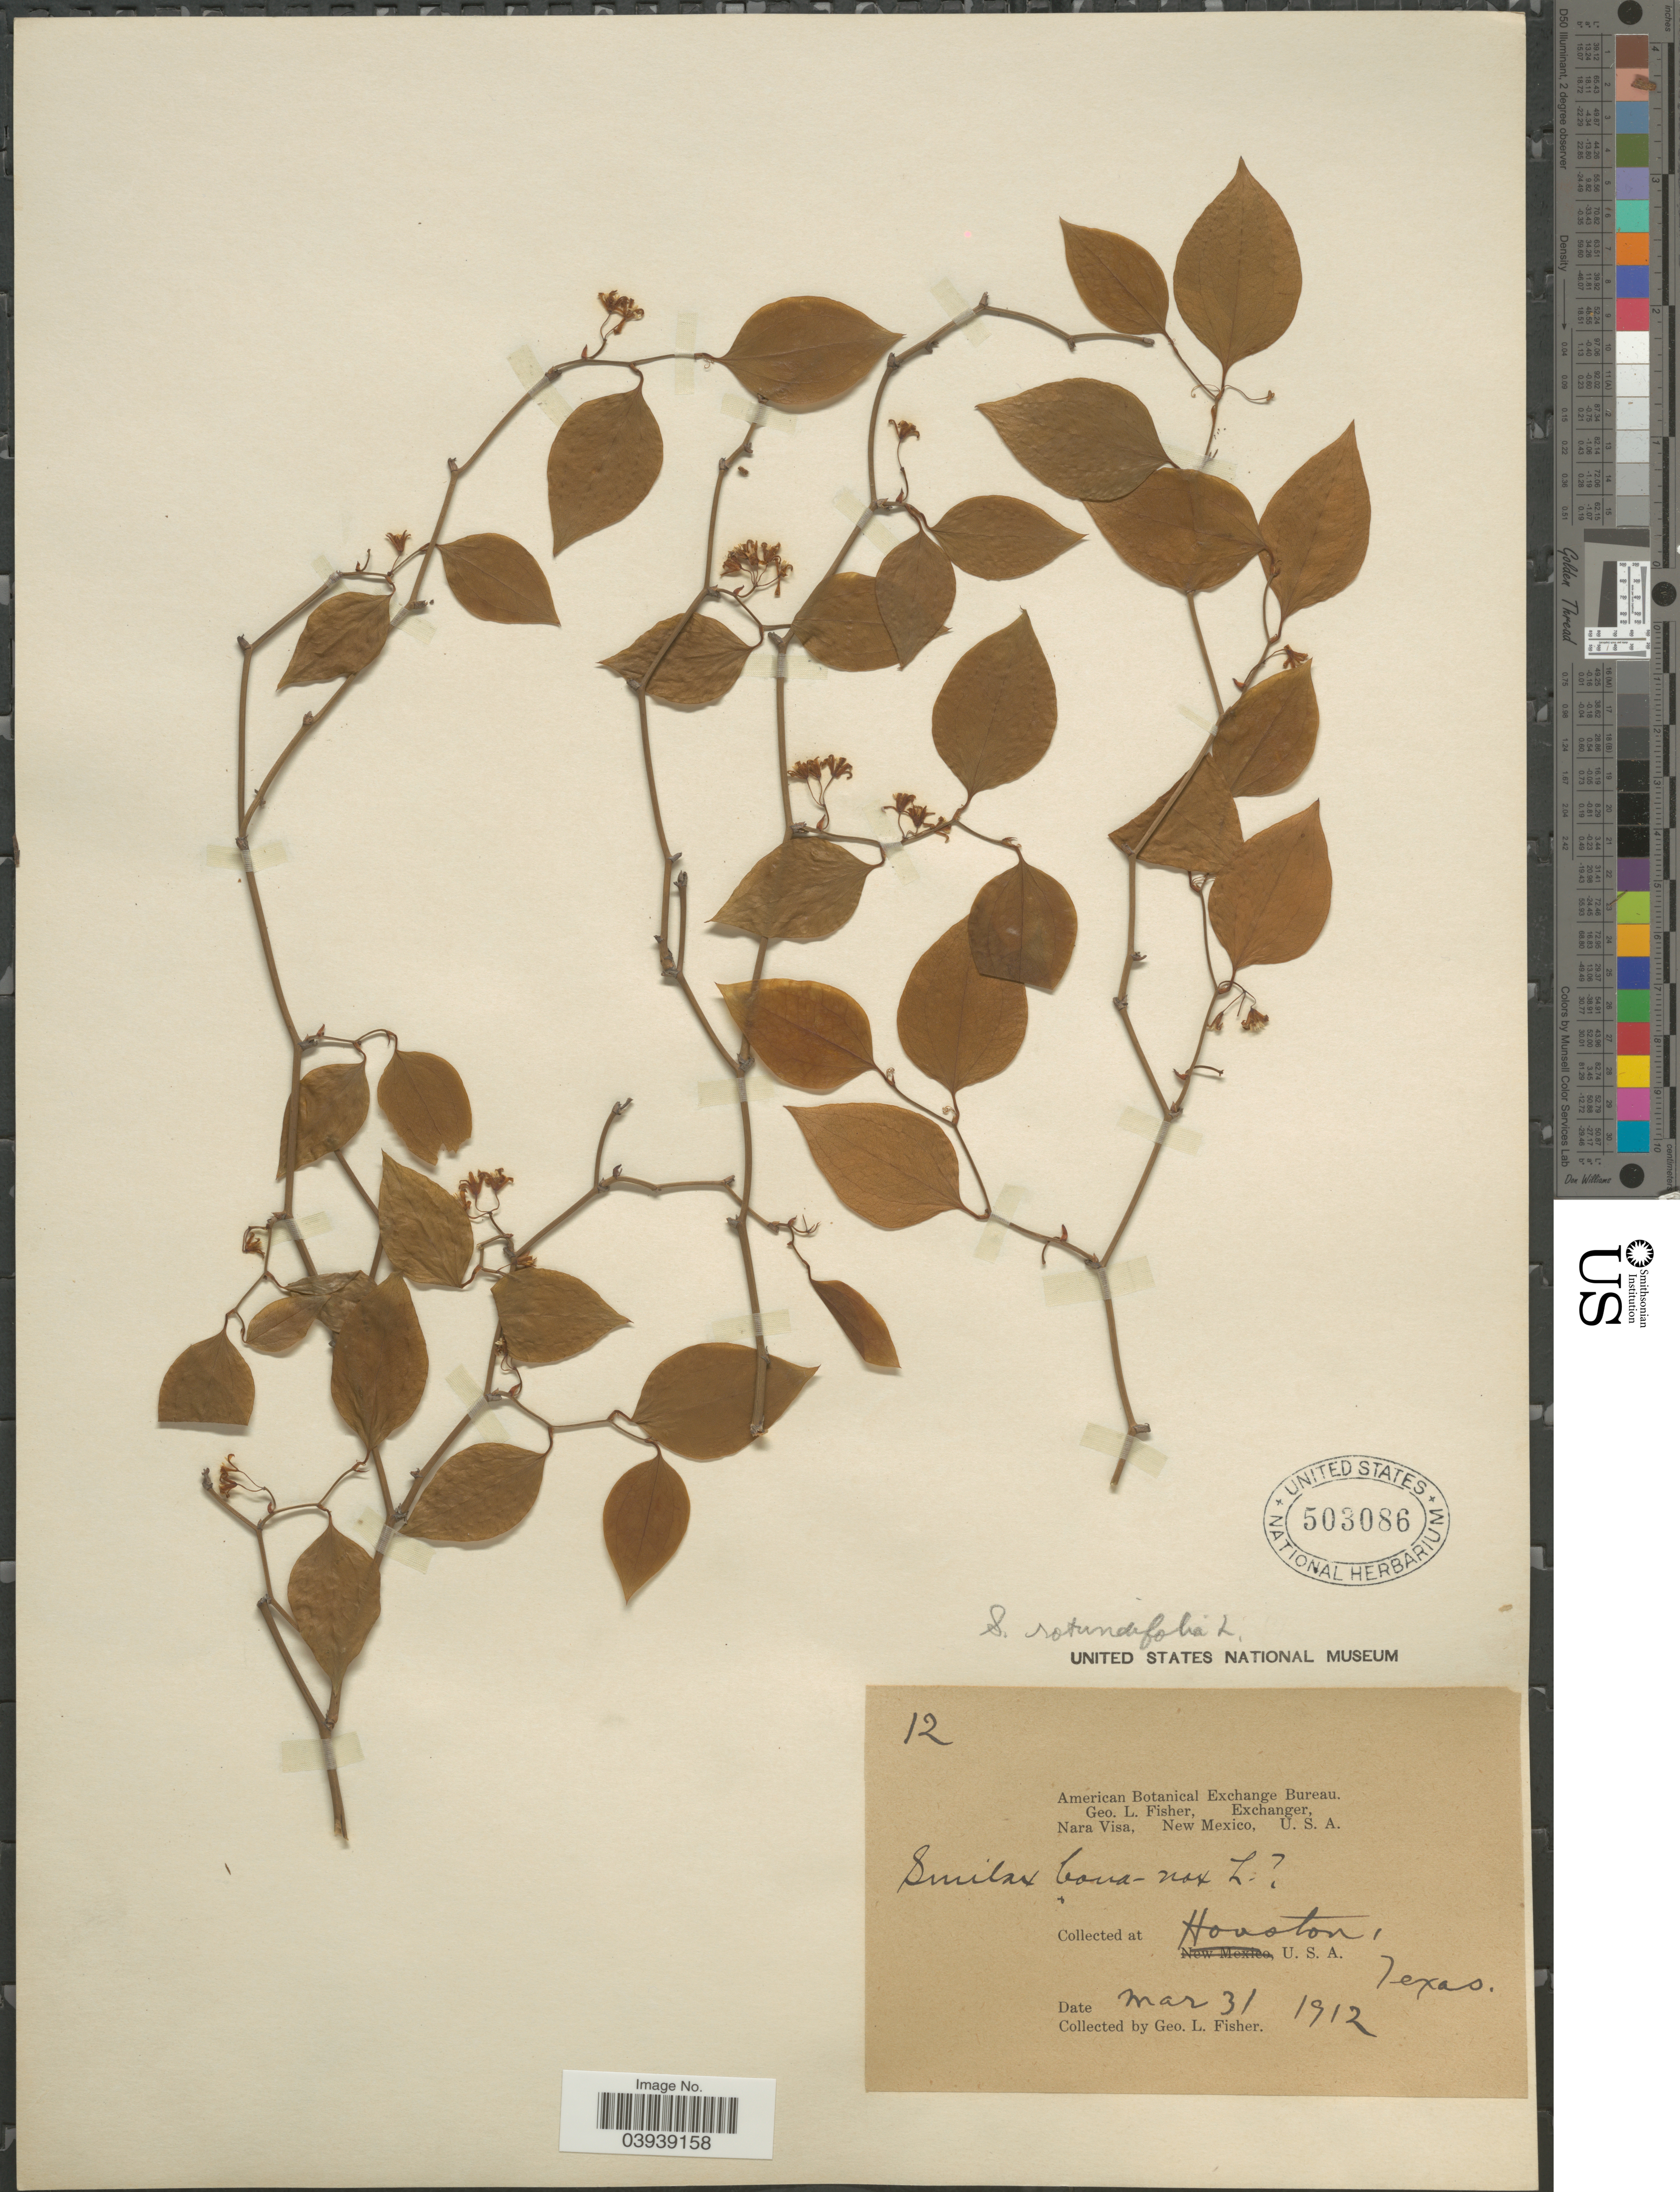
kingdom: Plantae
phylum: Tracheophyta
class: Liliopsida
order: Liliales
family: Smilacaceae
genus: Smilax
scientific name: Smilax rotundifolia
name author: L.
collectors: G. L. Fisher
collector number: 12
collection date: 1912-03-31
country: United States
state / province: Texas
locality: Houston.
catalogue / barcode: US 503086